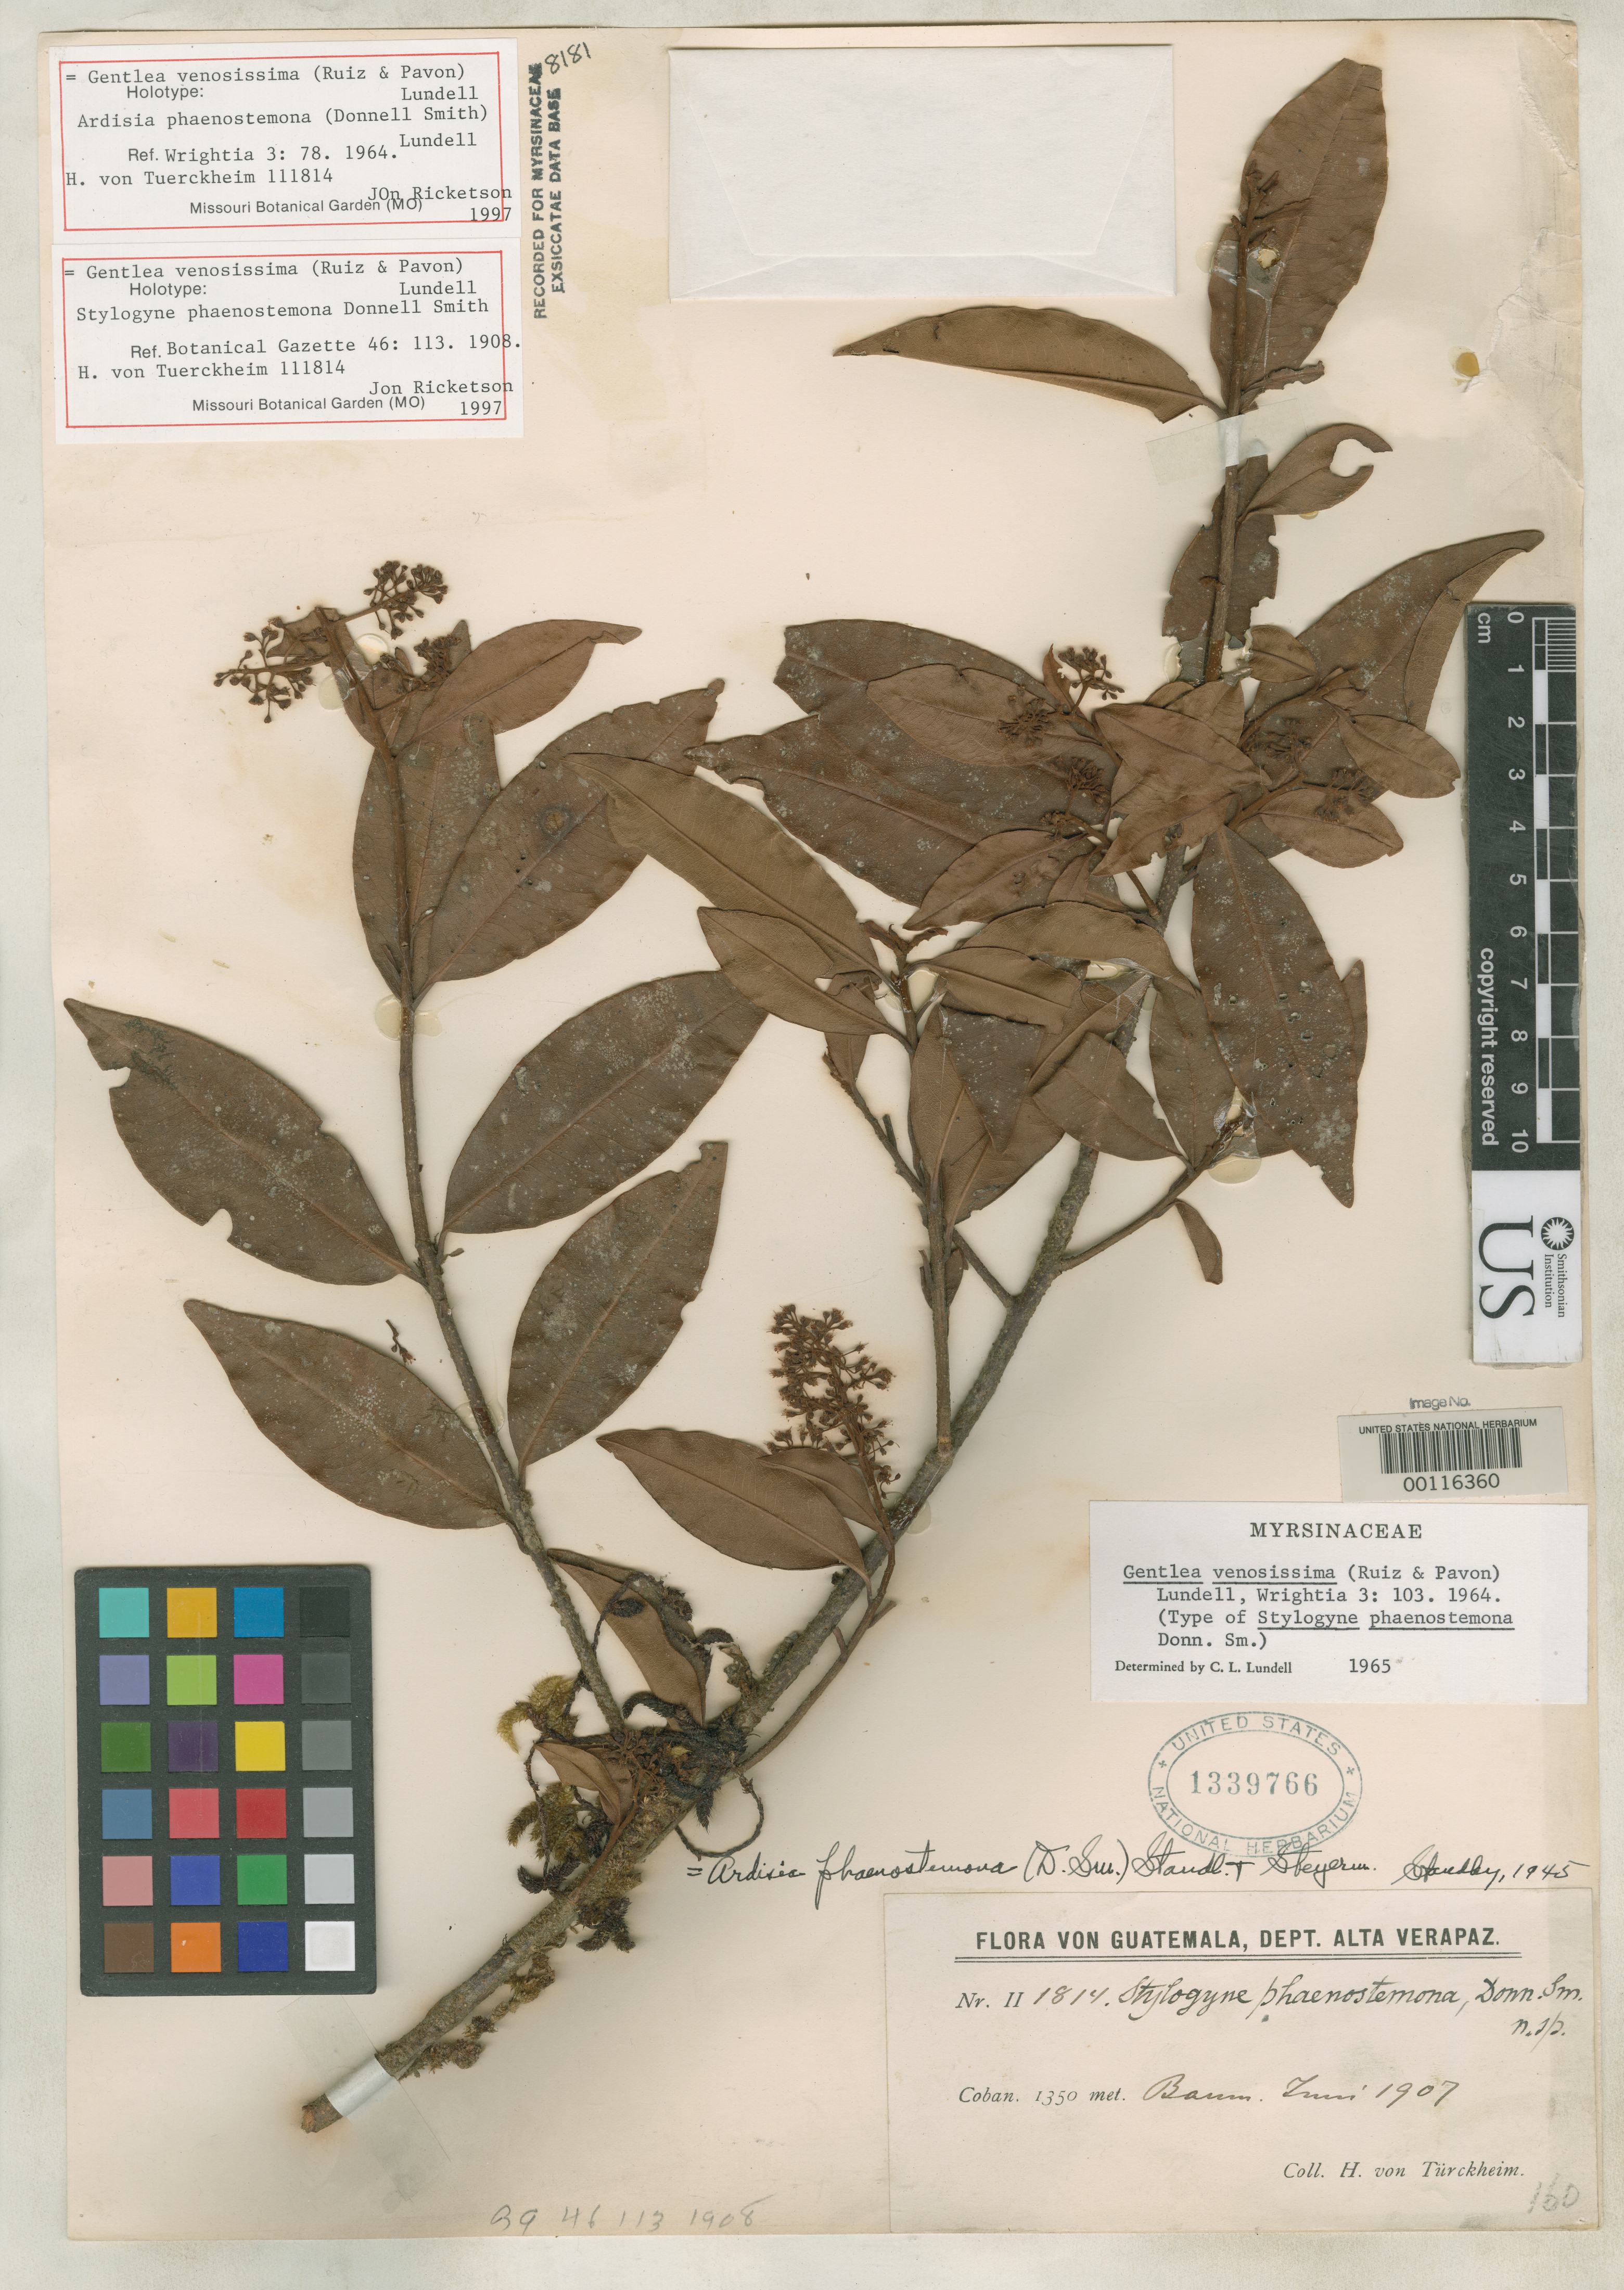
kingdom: Plantae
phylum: Tracheophyta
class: Magnoliopsida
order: Ericales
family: Primulaceae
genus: Stylogyne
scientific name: Stylogyne phaenostemona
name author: Donn. Sm.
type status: Lectotype; Syntype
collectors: H. von Türckheim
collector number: II 1814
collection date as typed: Jun 1907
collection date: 1907-06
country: Guatemala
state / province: Alta Verapaz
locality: Cobán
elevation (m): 1350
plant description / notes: One of two US specimens (USNH 1339765, 1339766) received from the John Donnell Smith herbarium (although lacking usual stamp); neither is clearly the holotype and probably to be considered syntypes. This sheet (1339766) annotated by Lundell (1965) as "Type" and by Ricketson (1997) as "holotype".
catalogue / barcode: US 1339766